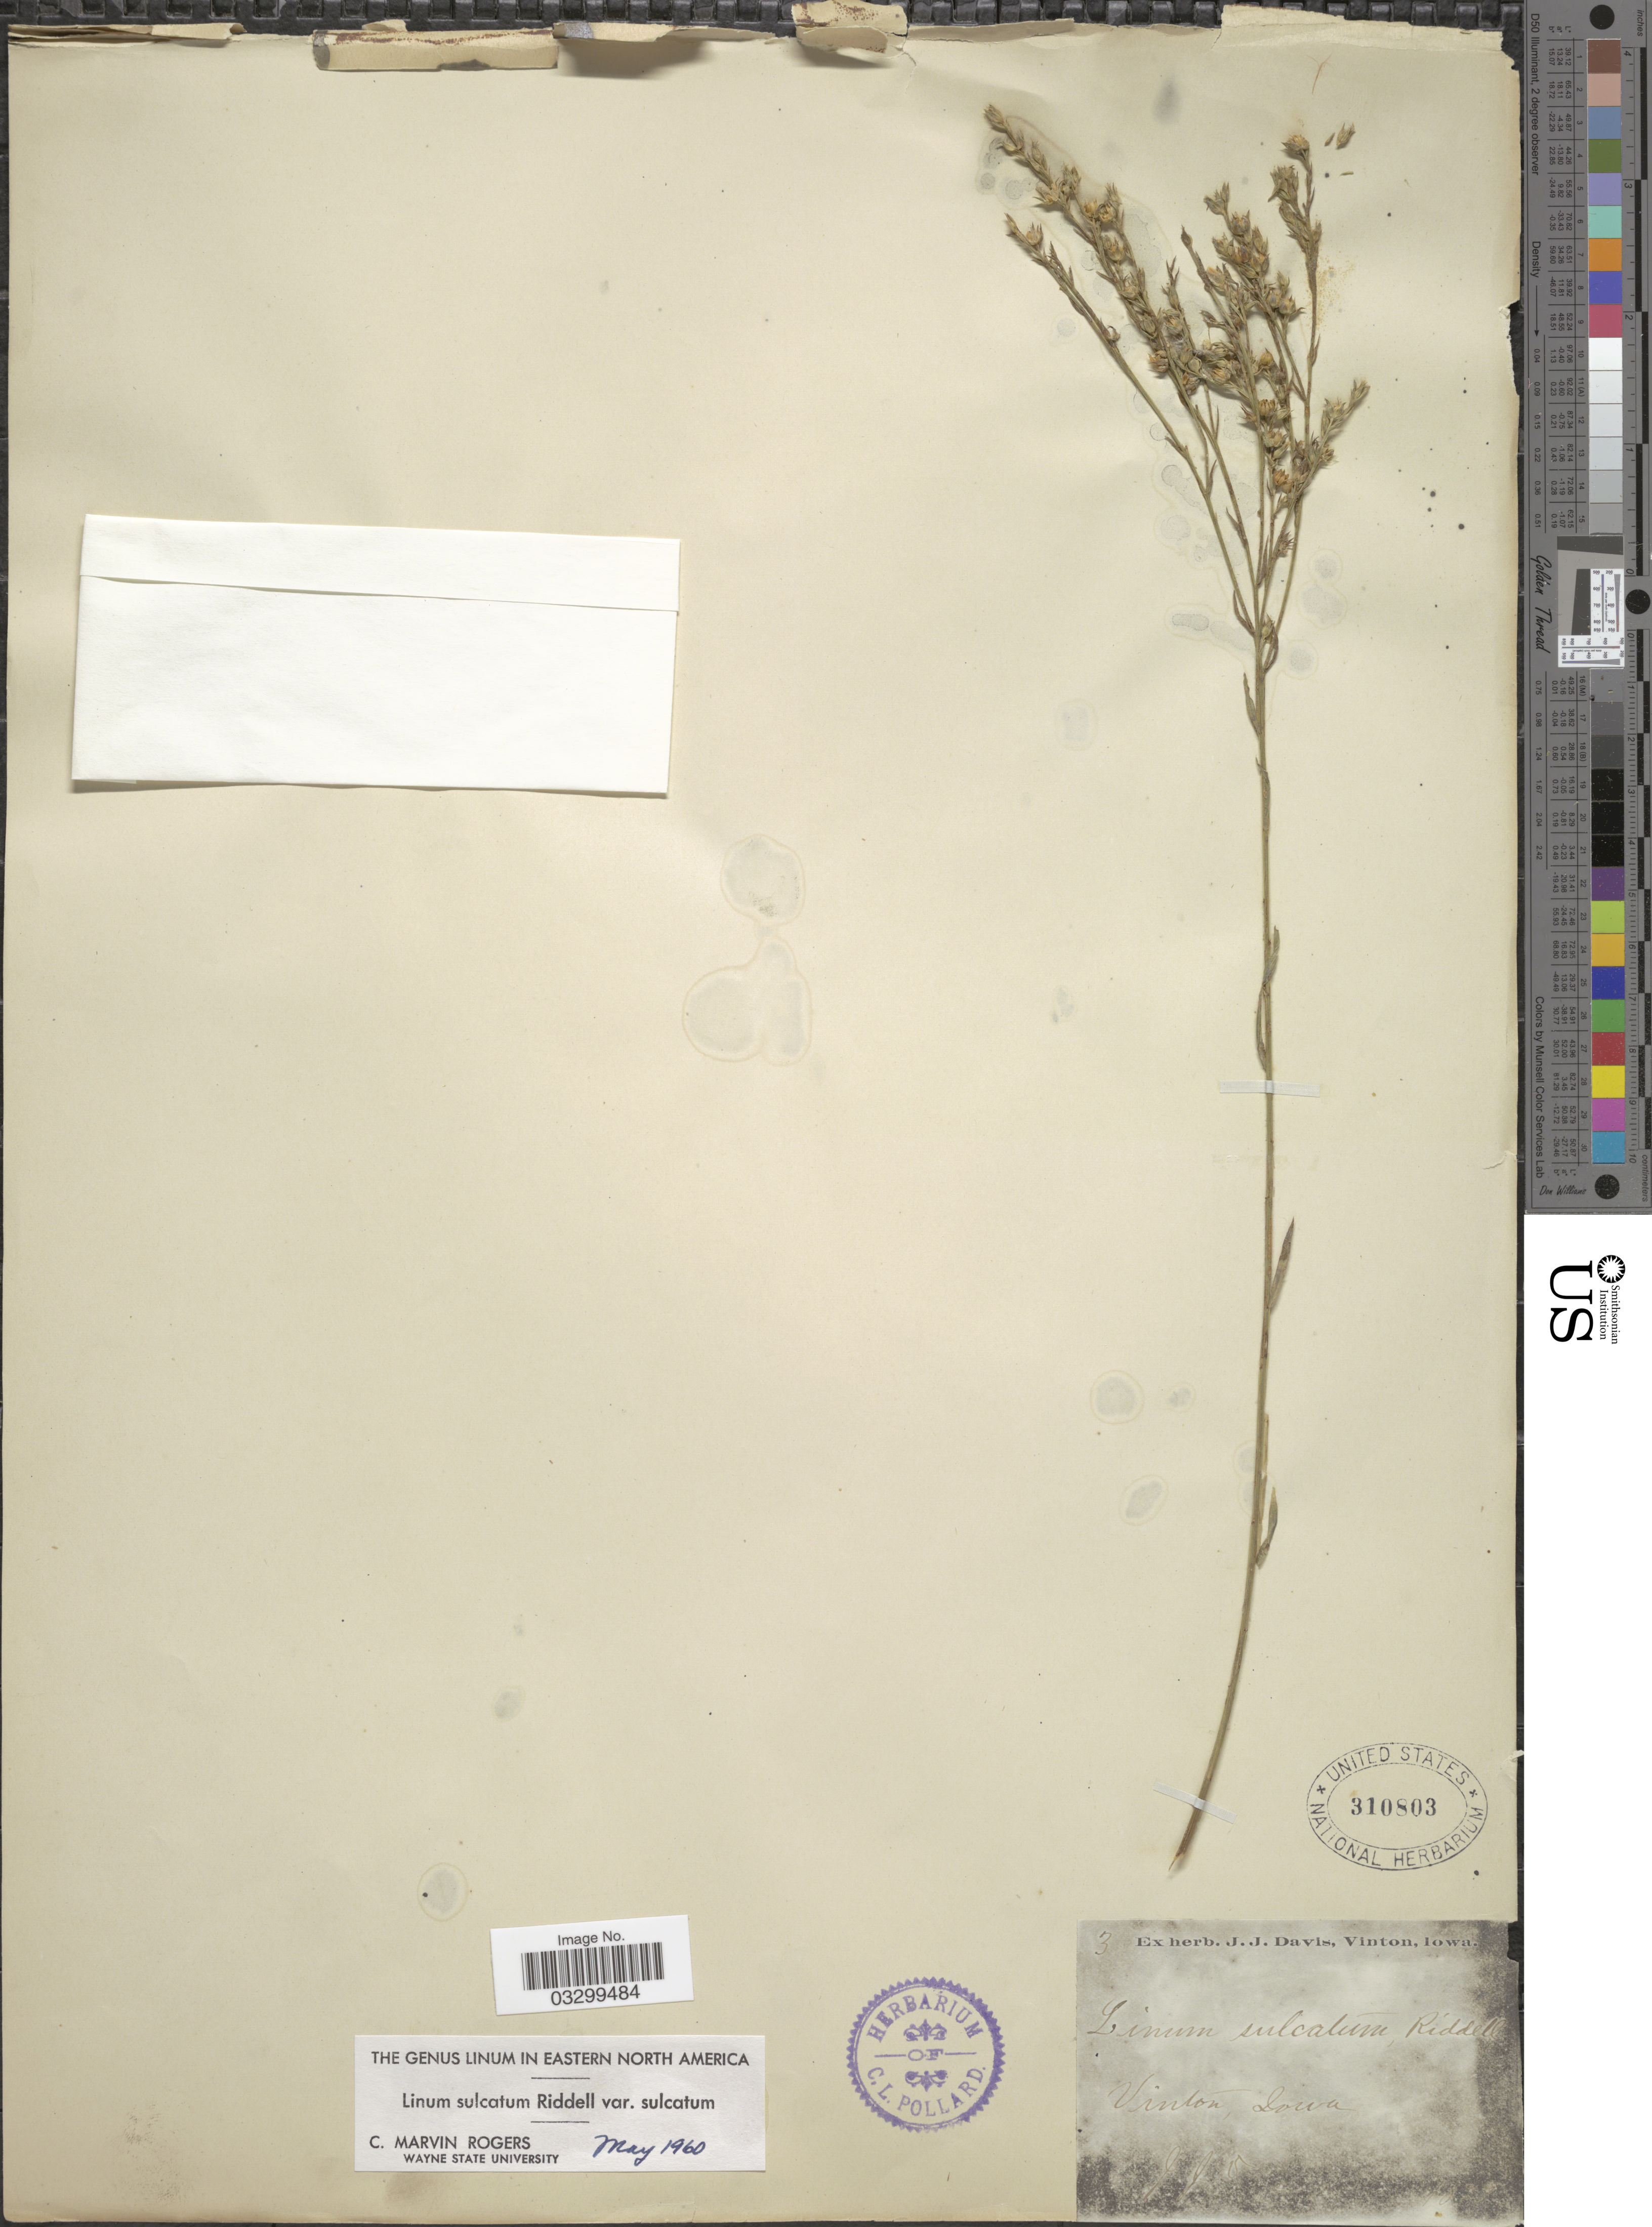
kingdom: Plantae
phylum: Tracheophyta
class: Magnoliopsida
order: Malpighiales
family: Linaceae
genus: Linum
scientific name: Linum sulcatum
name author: Riddell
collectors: J. Davis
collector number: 3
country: United States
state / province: Iowa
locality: Vinton.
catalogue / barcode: US 310803